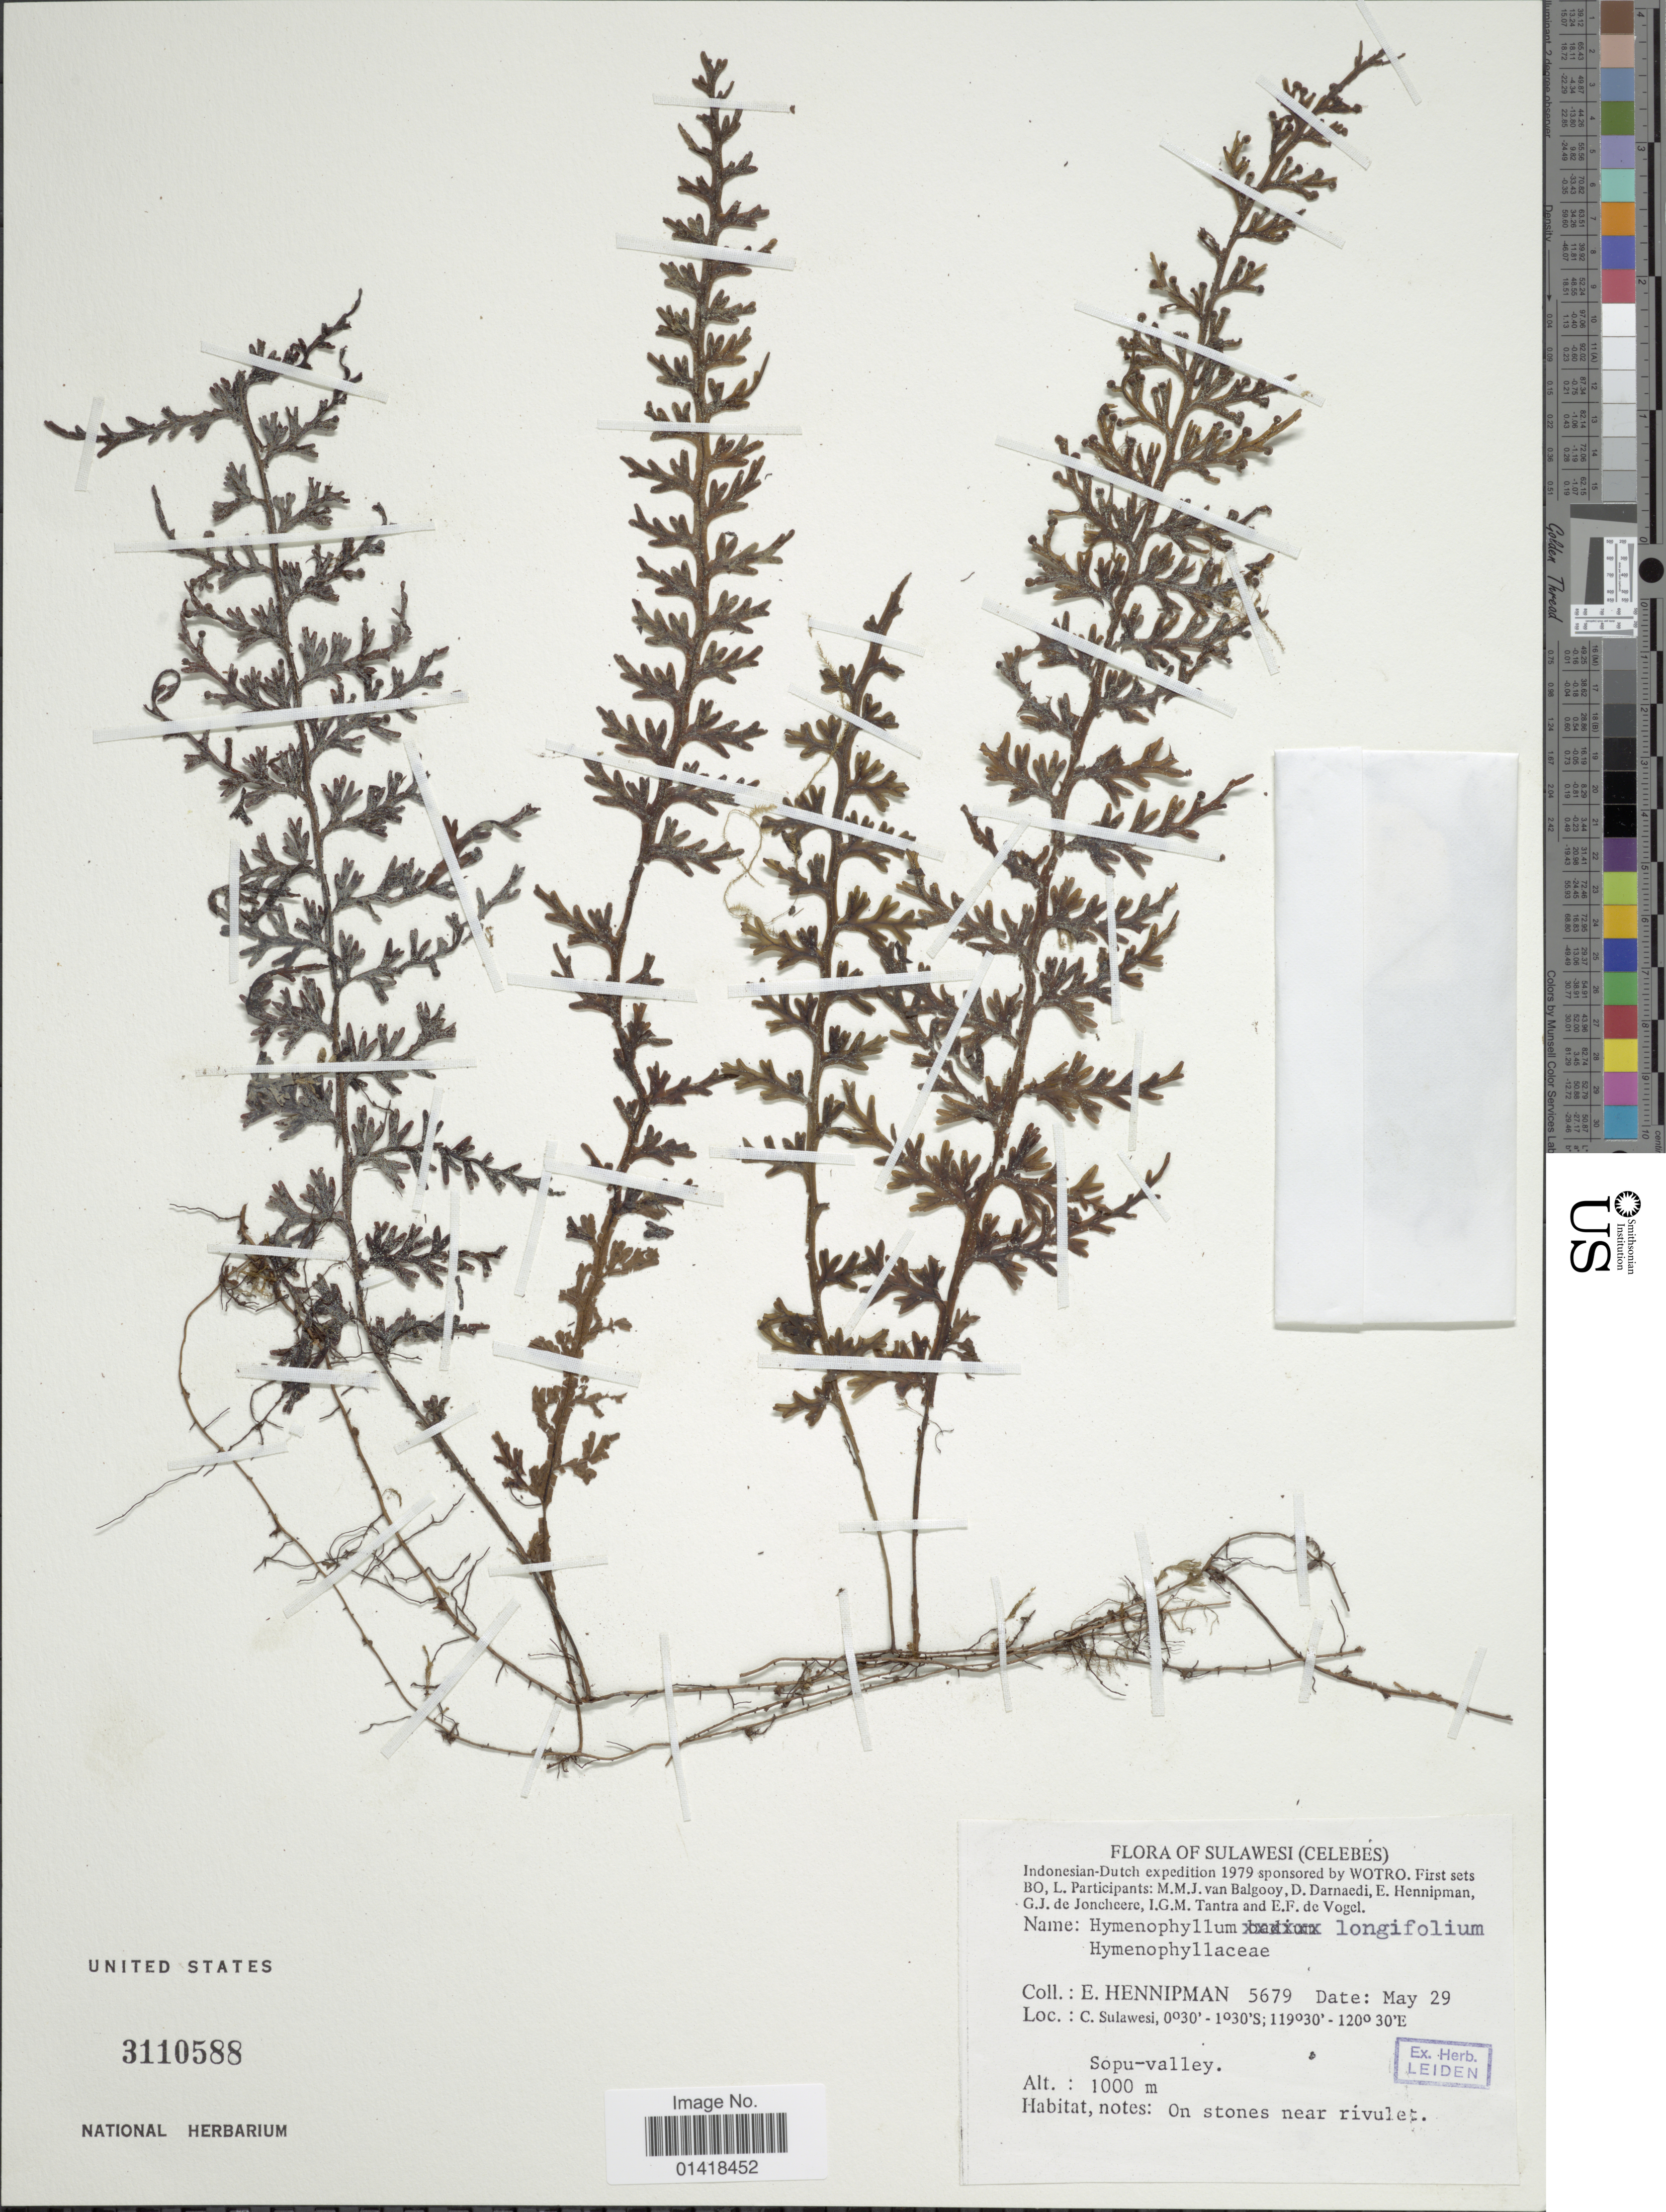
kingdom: Plantae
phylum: Tracheophyta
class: Polypodiopsida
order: Hymenophyllales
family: Hymenophyllaceae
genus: Hymenophyllum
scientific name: Hymenophyllum longifolium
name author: Alderw.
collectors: E. Hennipman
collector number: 5679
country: Indonesia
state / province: Sulawesi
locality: C. Sulawesi. Sopuvalley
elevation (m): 1000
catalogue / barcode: US 3110588